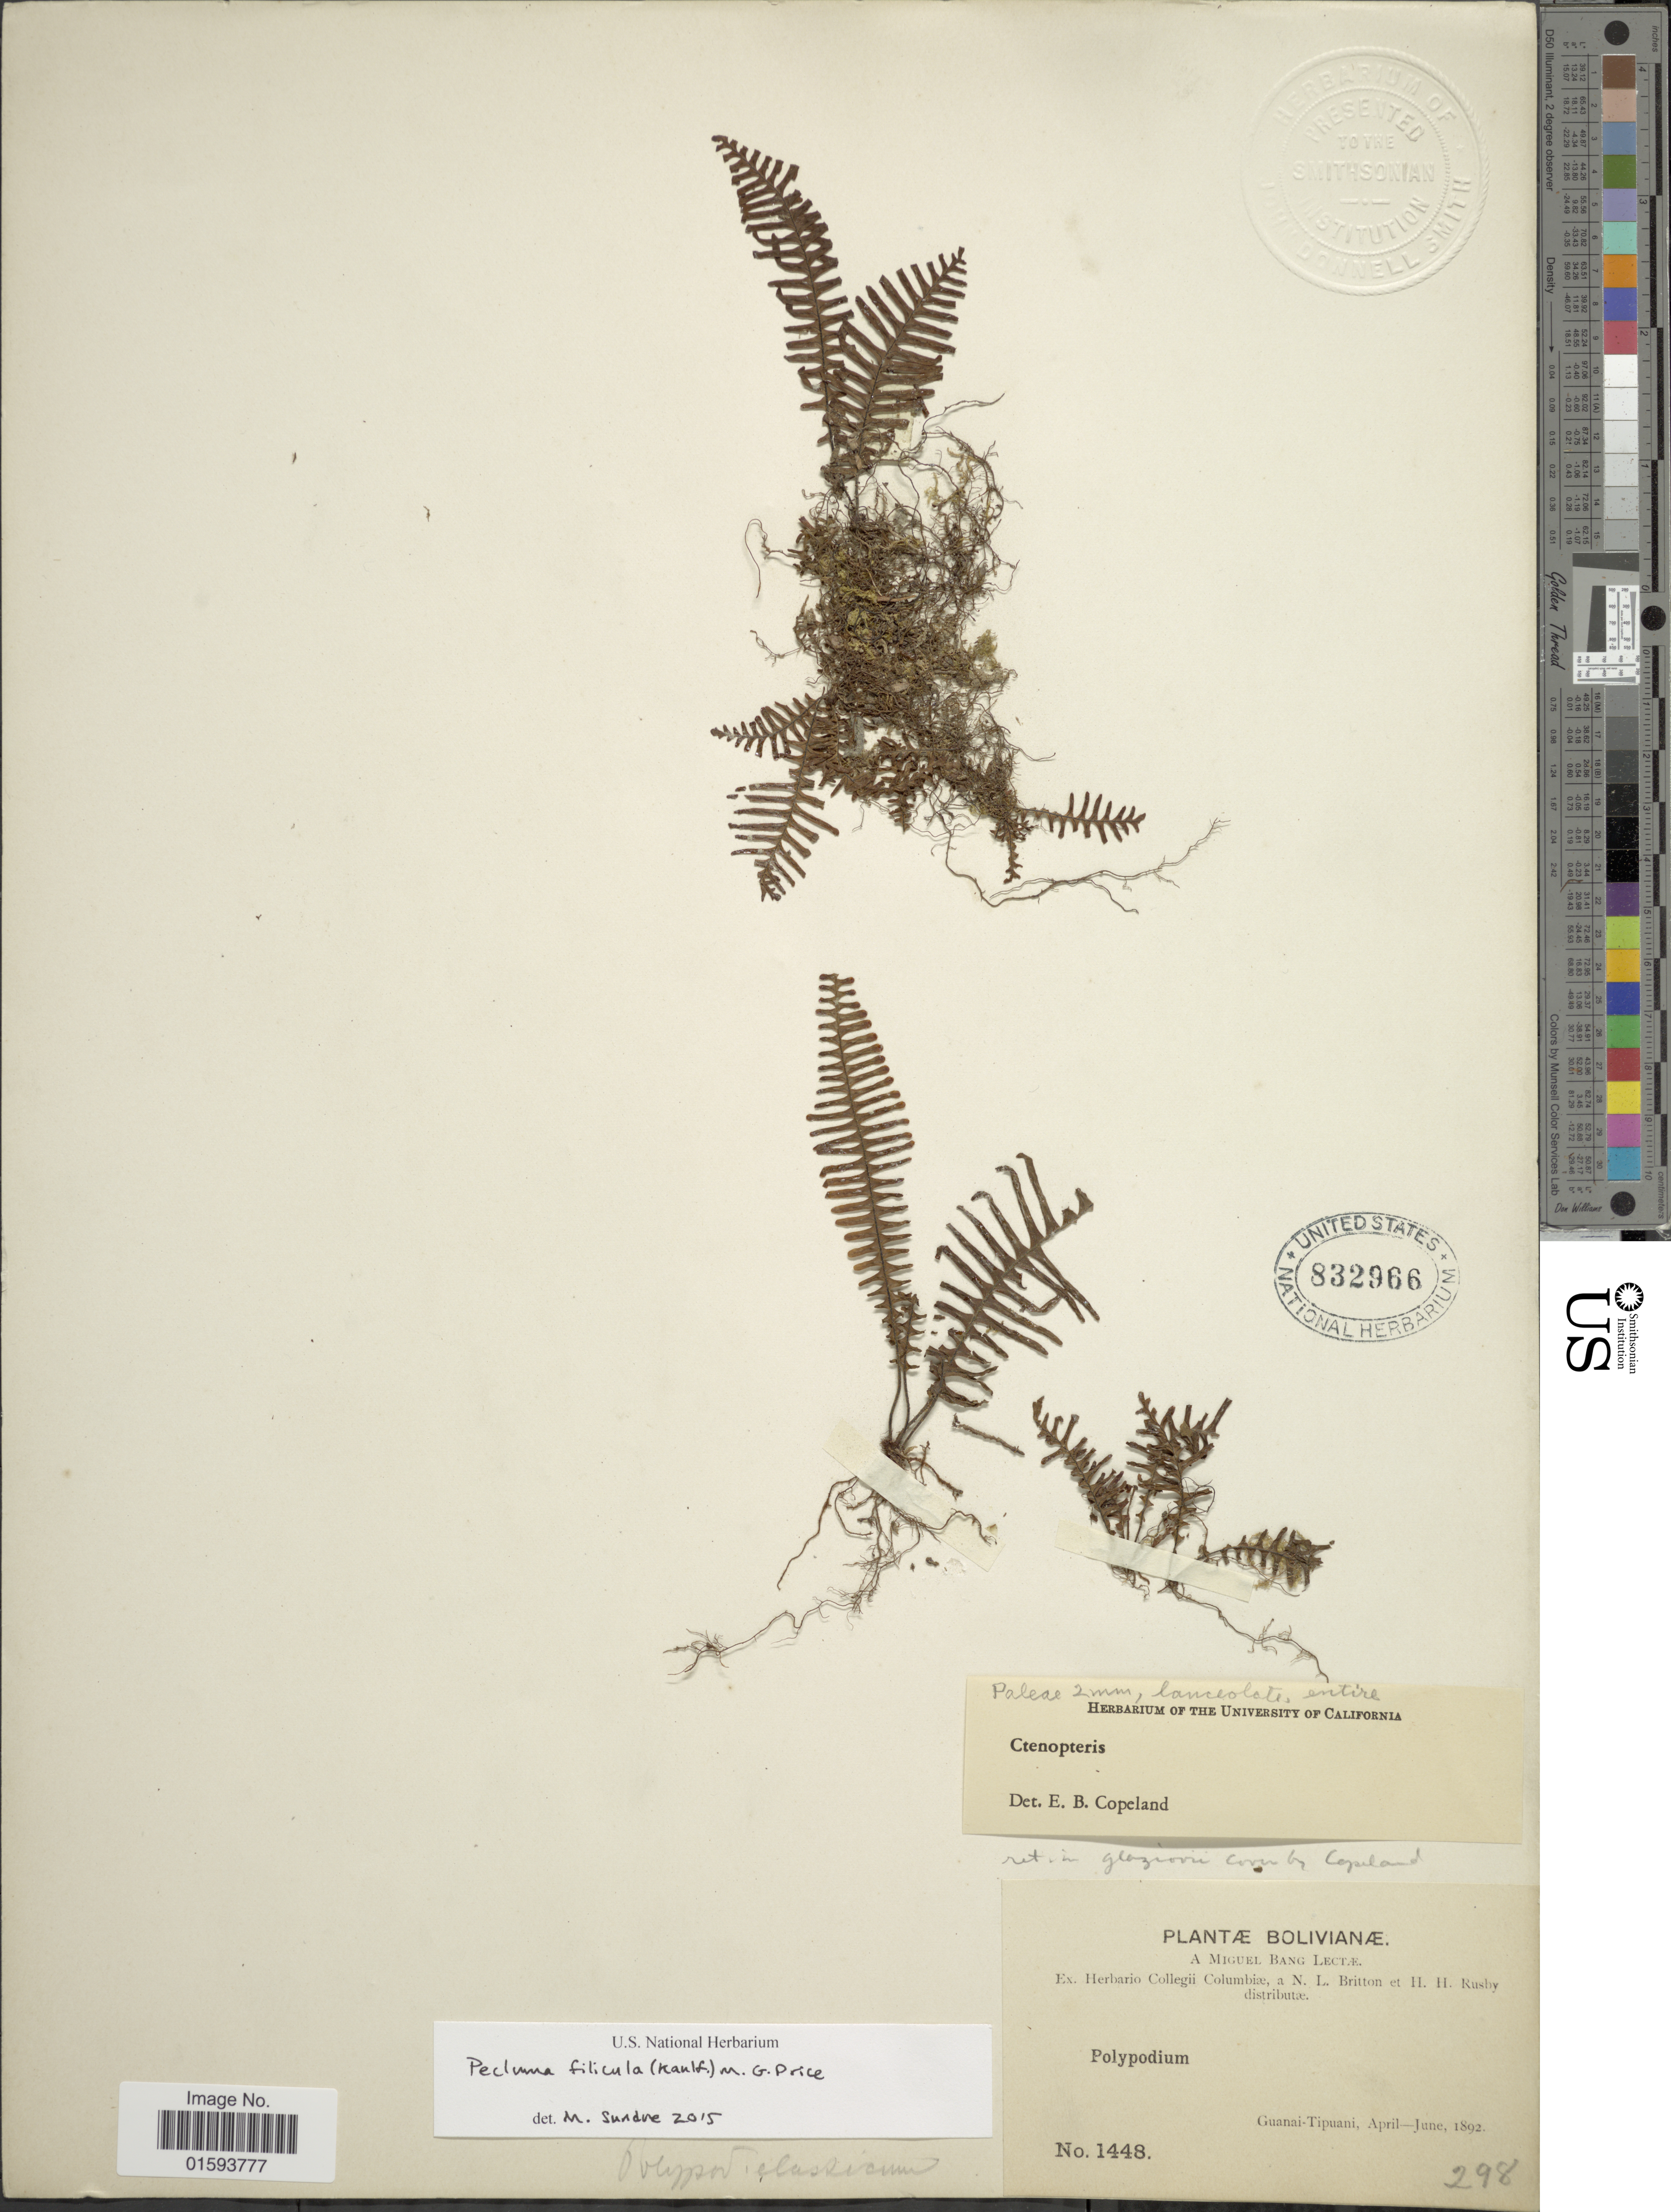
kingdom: Plantae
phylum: Tracheophyta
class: Polypodiopsida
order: Polypodiales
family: Polypodiaceae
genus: Pecluma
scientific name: Pecluma filicula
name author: (Kaulf.) M.G. Price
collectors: M. Bang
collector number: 1448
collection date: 1892-04/1892-06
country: Bolivia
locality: Guanai-Tipuani.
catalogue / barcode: US 832966